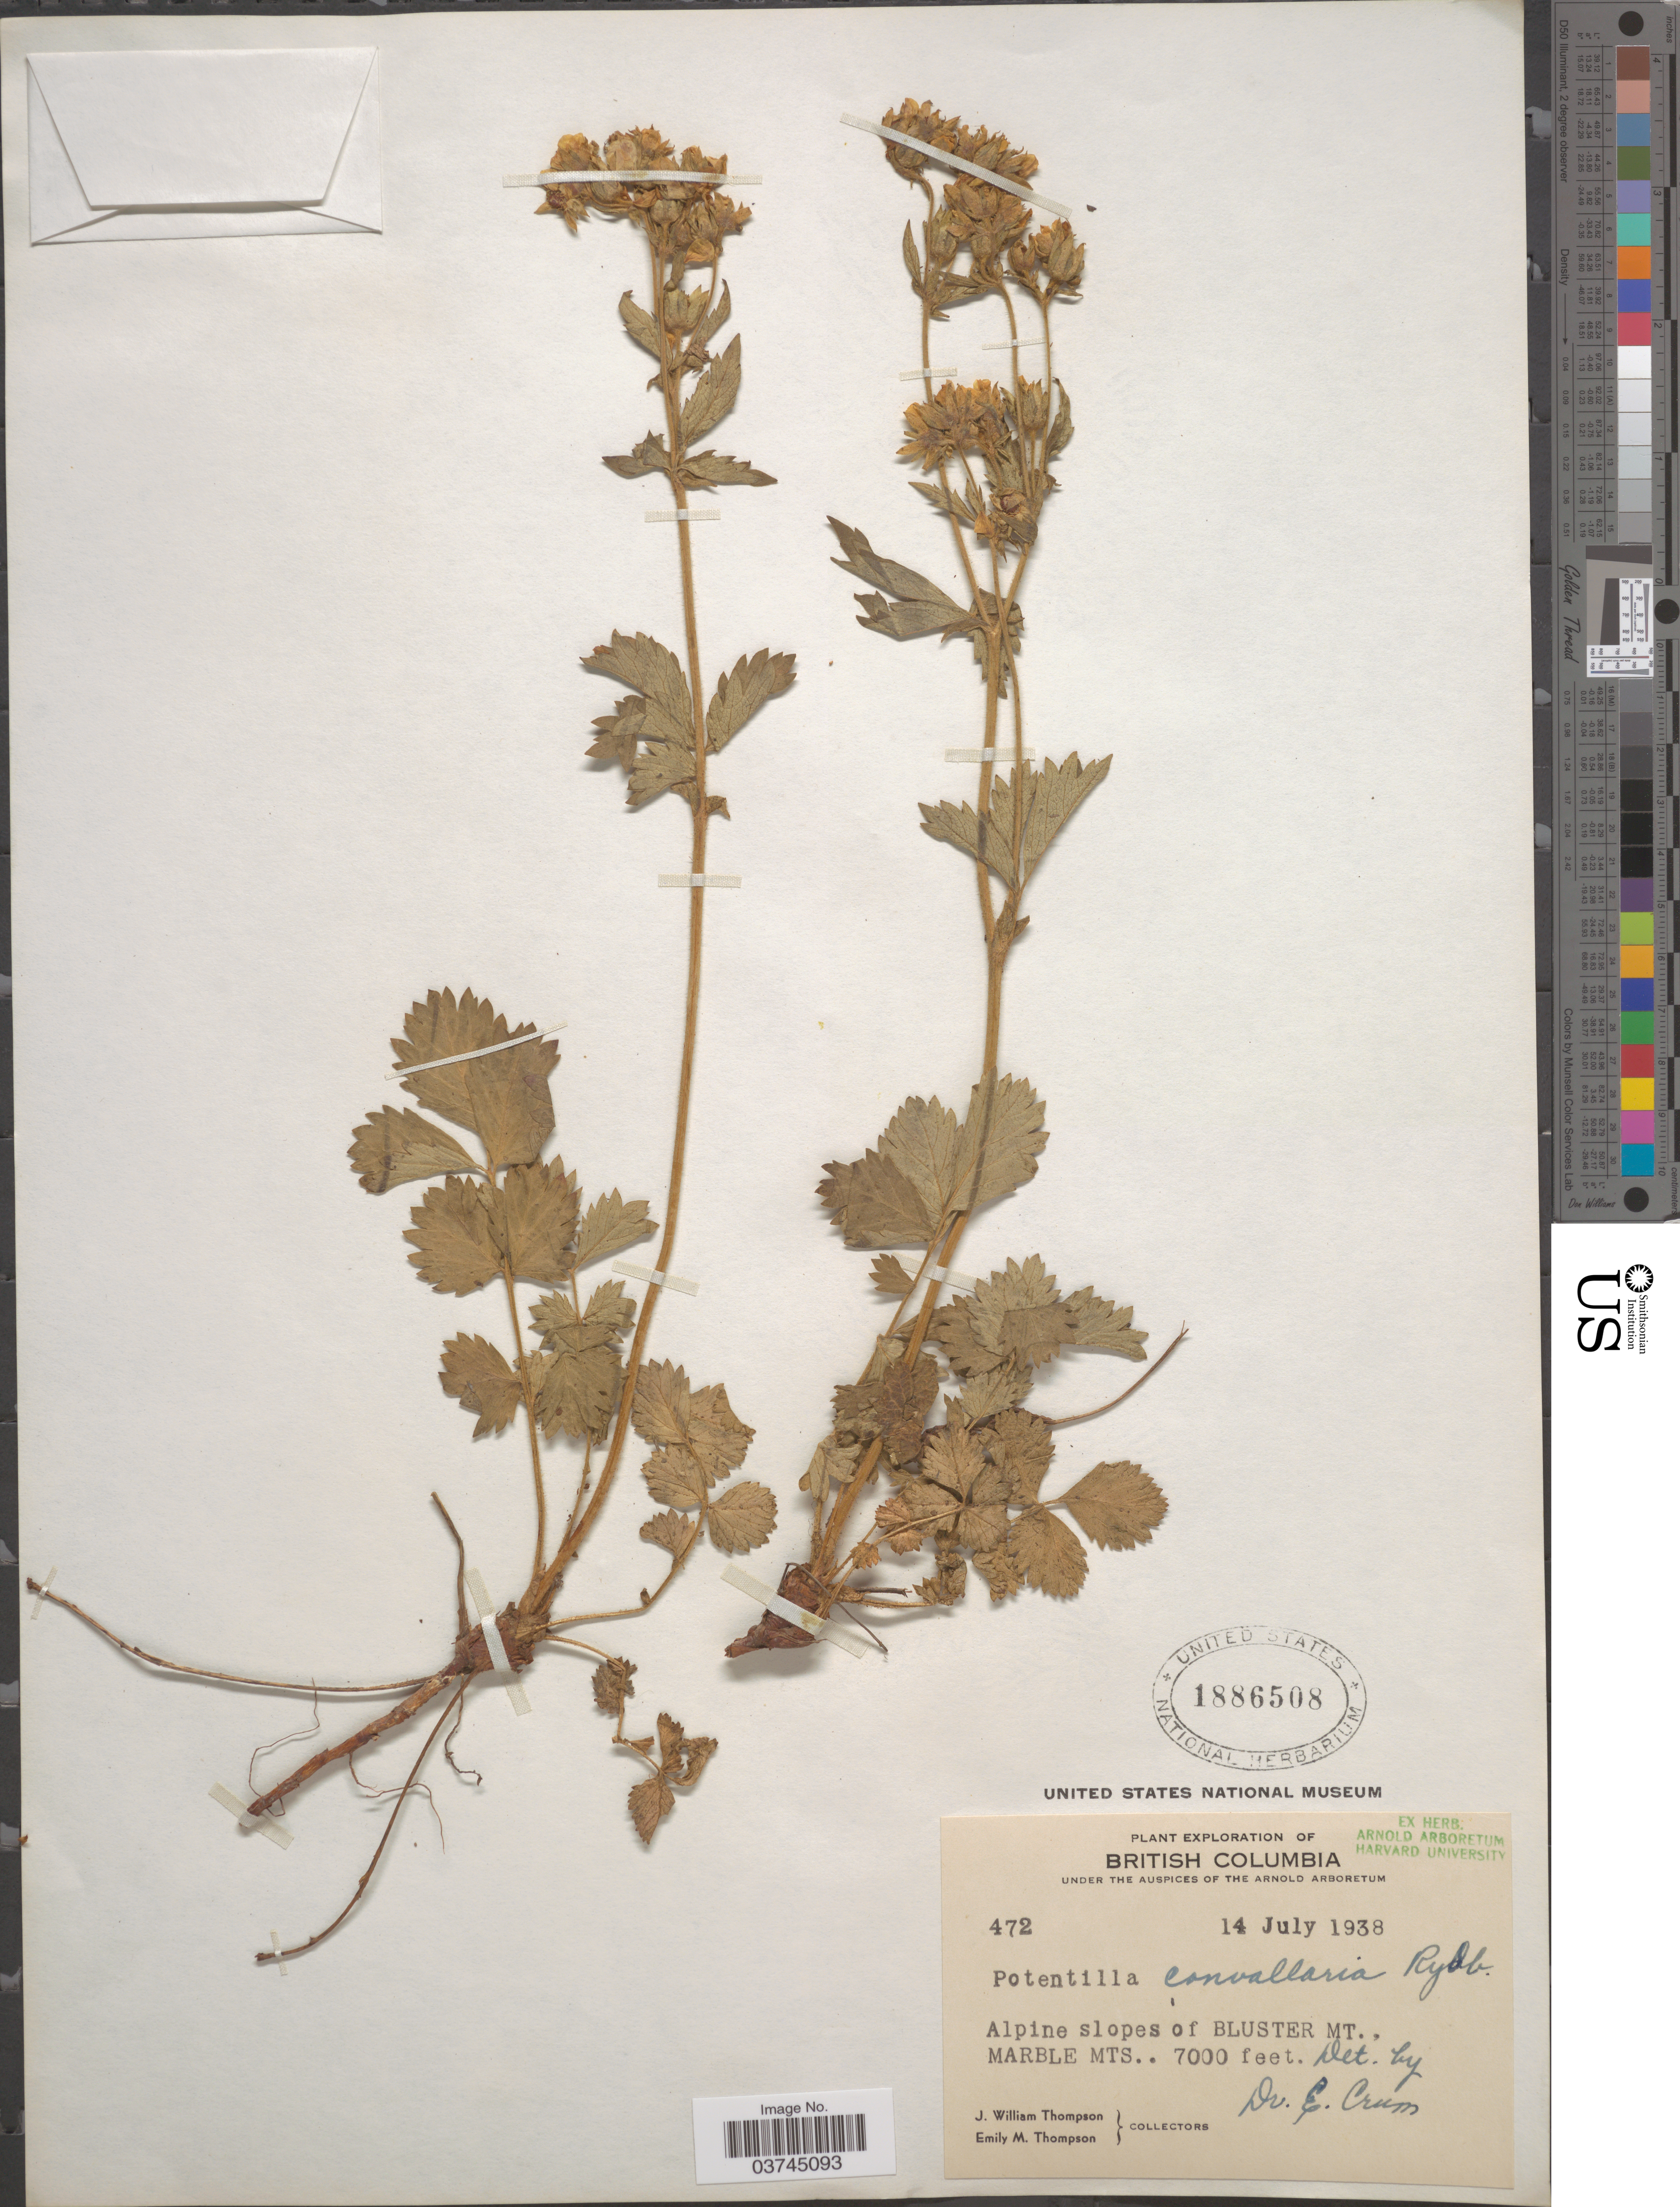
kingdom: Plantae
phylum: Tracheophyta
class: Magnoliopsida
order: Rosales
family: Rosaceae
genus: Drymocallis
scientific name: Drymocallis convallaria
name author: (Rydb.) Rydb.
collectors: J. W. Thompson & E. M. Thompson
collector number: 472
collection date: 1938-07-14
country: Canada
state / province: British Columbia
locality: Alpine slopes of Bluster Mt., Marble Mts.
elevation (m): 2134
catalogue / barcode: US 1886508